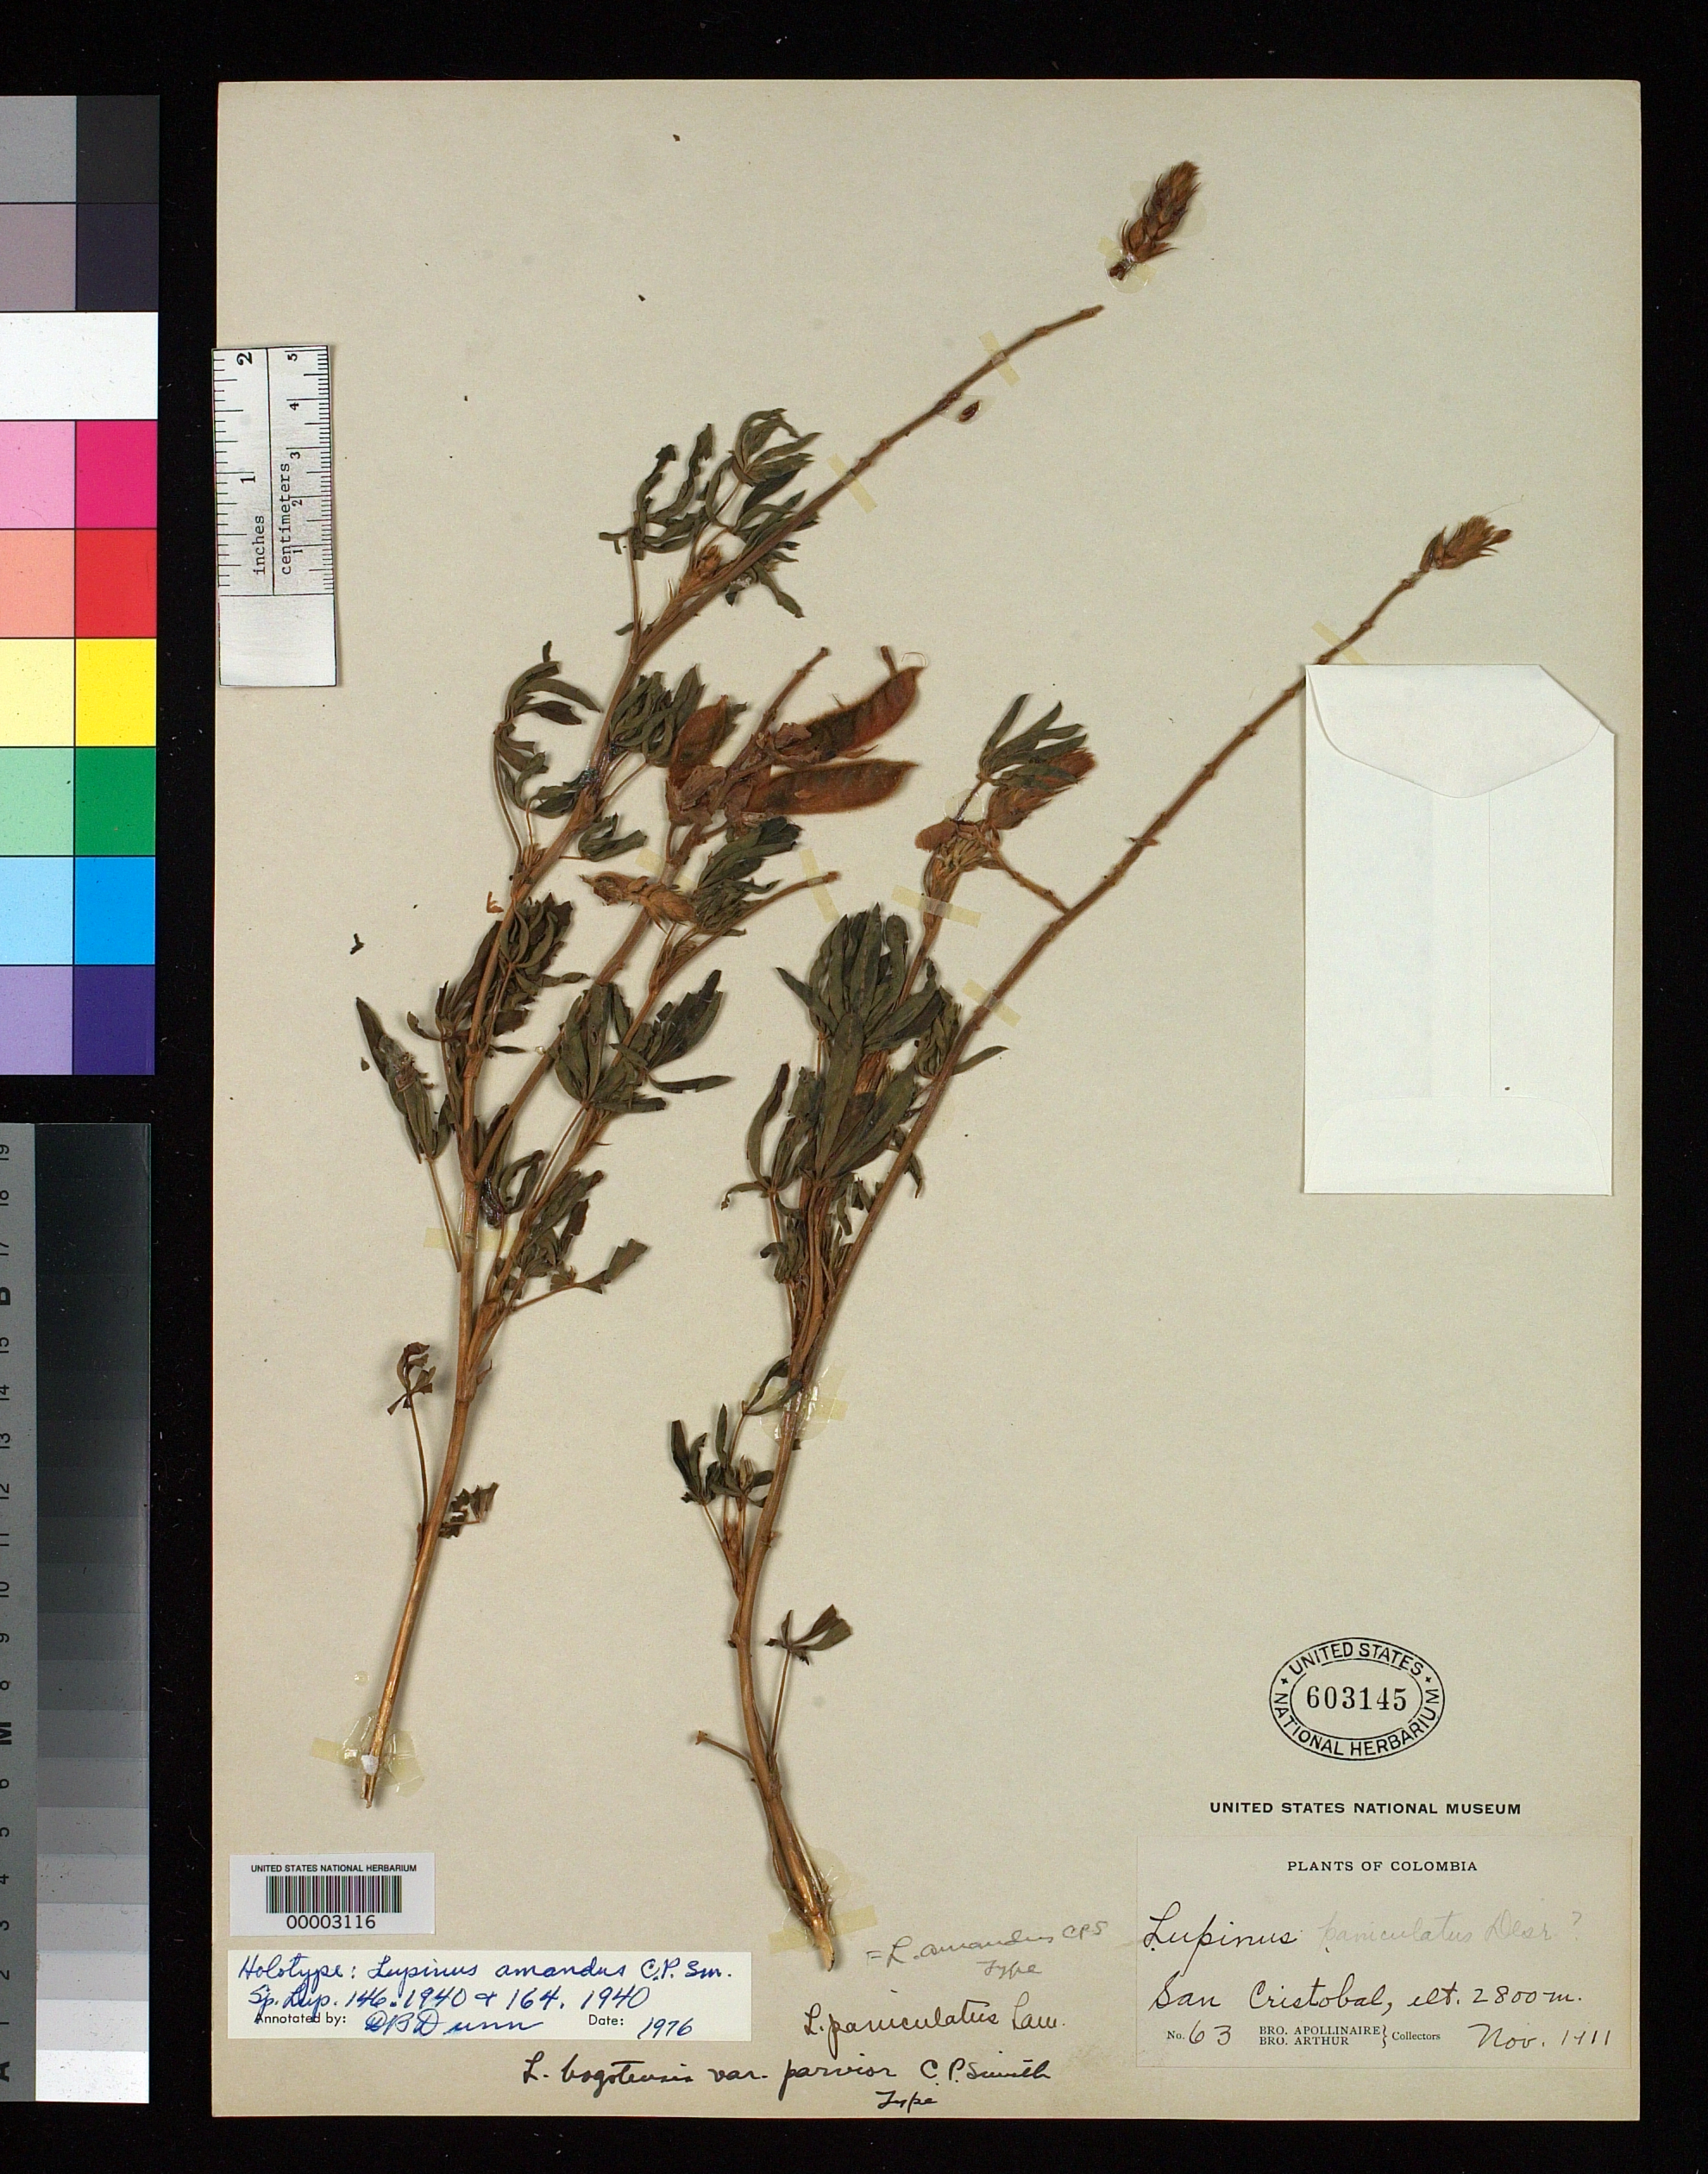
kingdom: Plantae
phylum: Tracheophyta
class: Magnoliopsida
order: Fabales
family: Fabaceae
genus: Lupinus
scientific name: Lupinus bogotensis var. parvior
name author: C.P. Sm.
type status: Holotype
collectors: B. Apollinar-Maria & Bro. Arthur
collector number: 63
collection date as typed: Nov 1911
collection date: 1911-11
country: Colombia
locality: San Cristobal.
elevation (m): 2800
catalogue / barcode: US 603145